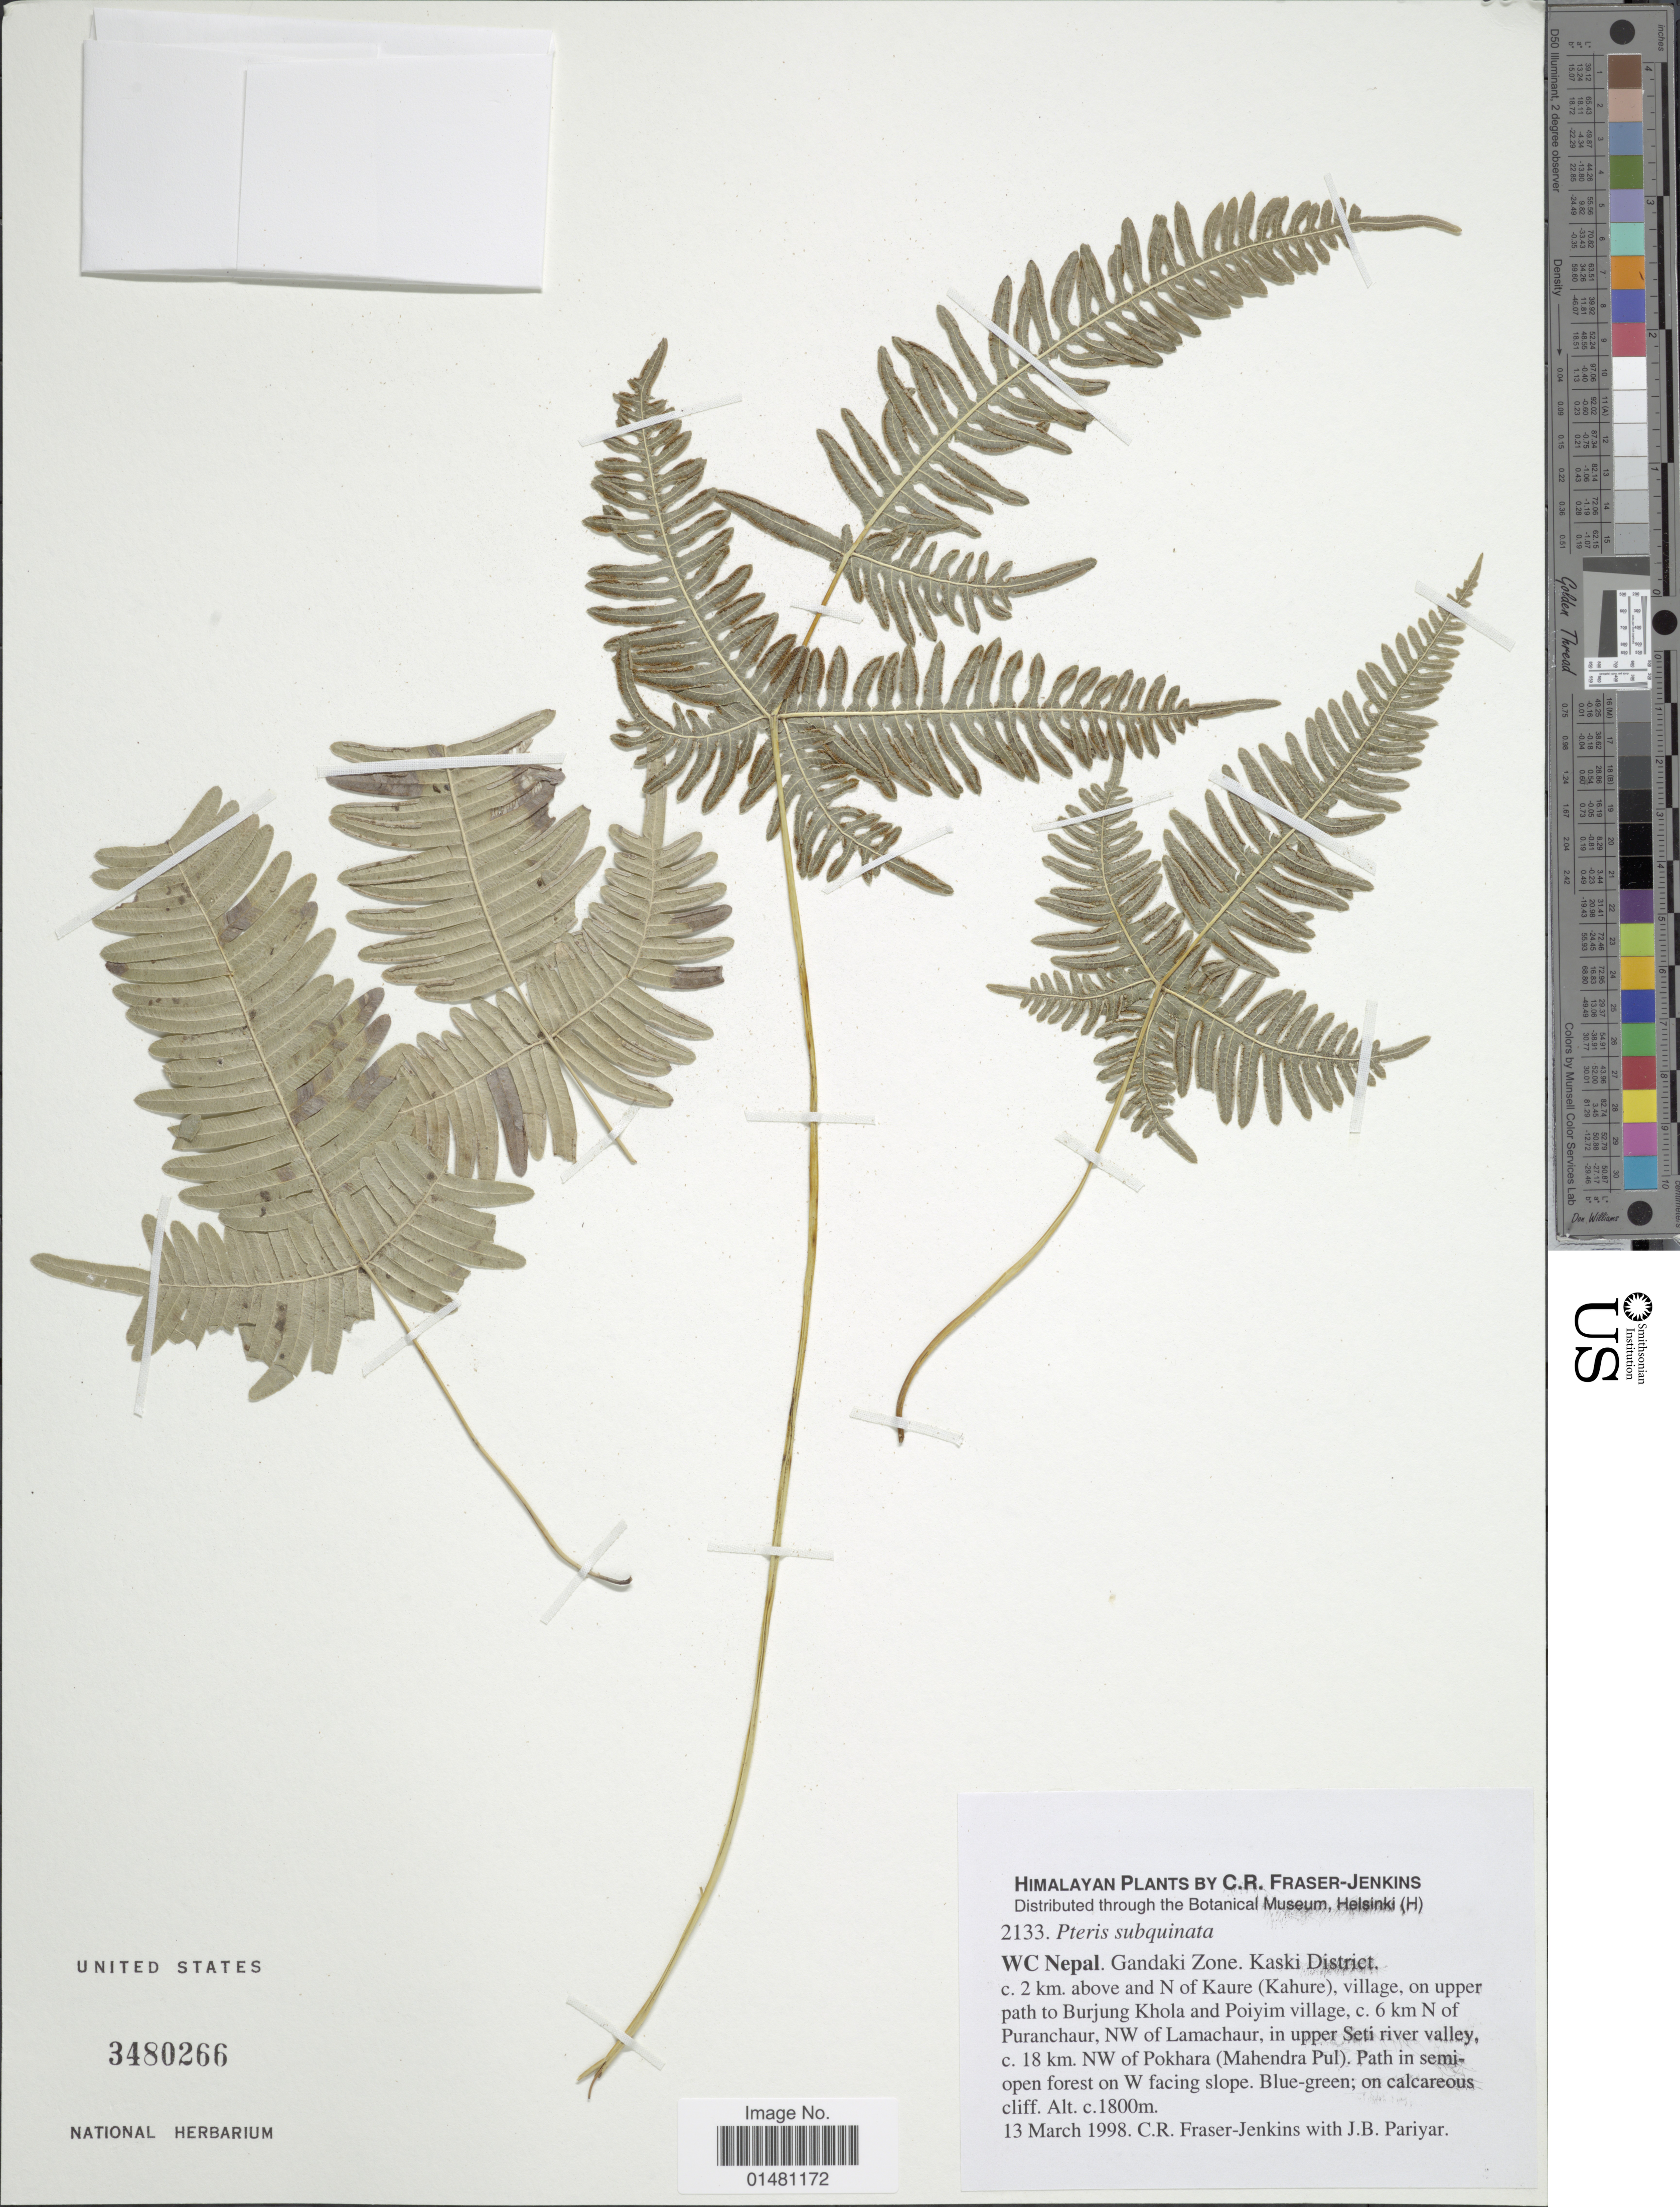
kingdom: Plantae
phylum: Tracheophyta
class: Polypodiopsida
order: Polypodiales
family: Pteridaceae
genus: Pteris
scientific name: Pteris subquinata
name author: (Wall. ex Bedd.) J. Agardh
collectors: C. R. Fraser-Jenkins & J. Pariyar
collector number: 2133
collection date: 1998-03-13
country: Nepal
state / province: Gandaki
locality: Himalayan, WC Nepal. Gandaki Zone. Kaski District. c.2 km above and N of Kaure (Kahure), village, on upper path to Burjung Khola and Poiyim village, c. 6 km N of Puranchaur, NW of Lamachaur, in upper Seti river valley, c. 18 km. NW of Pokhara (Mahendra Pul). Path in semi-open forest on W facing slope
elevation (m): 1800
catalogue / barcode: US 3480266